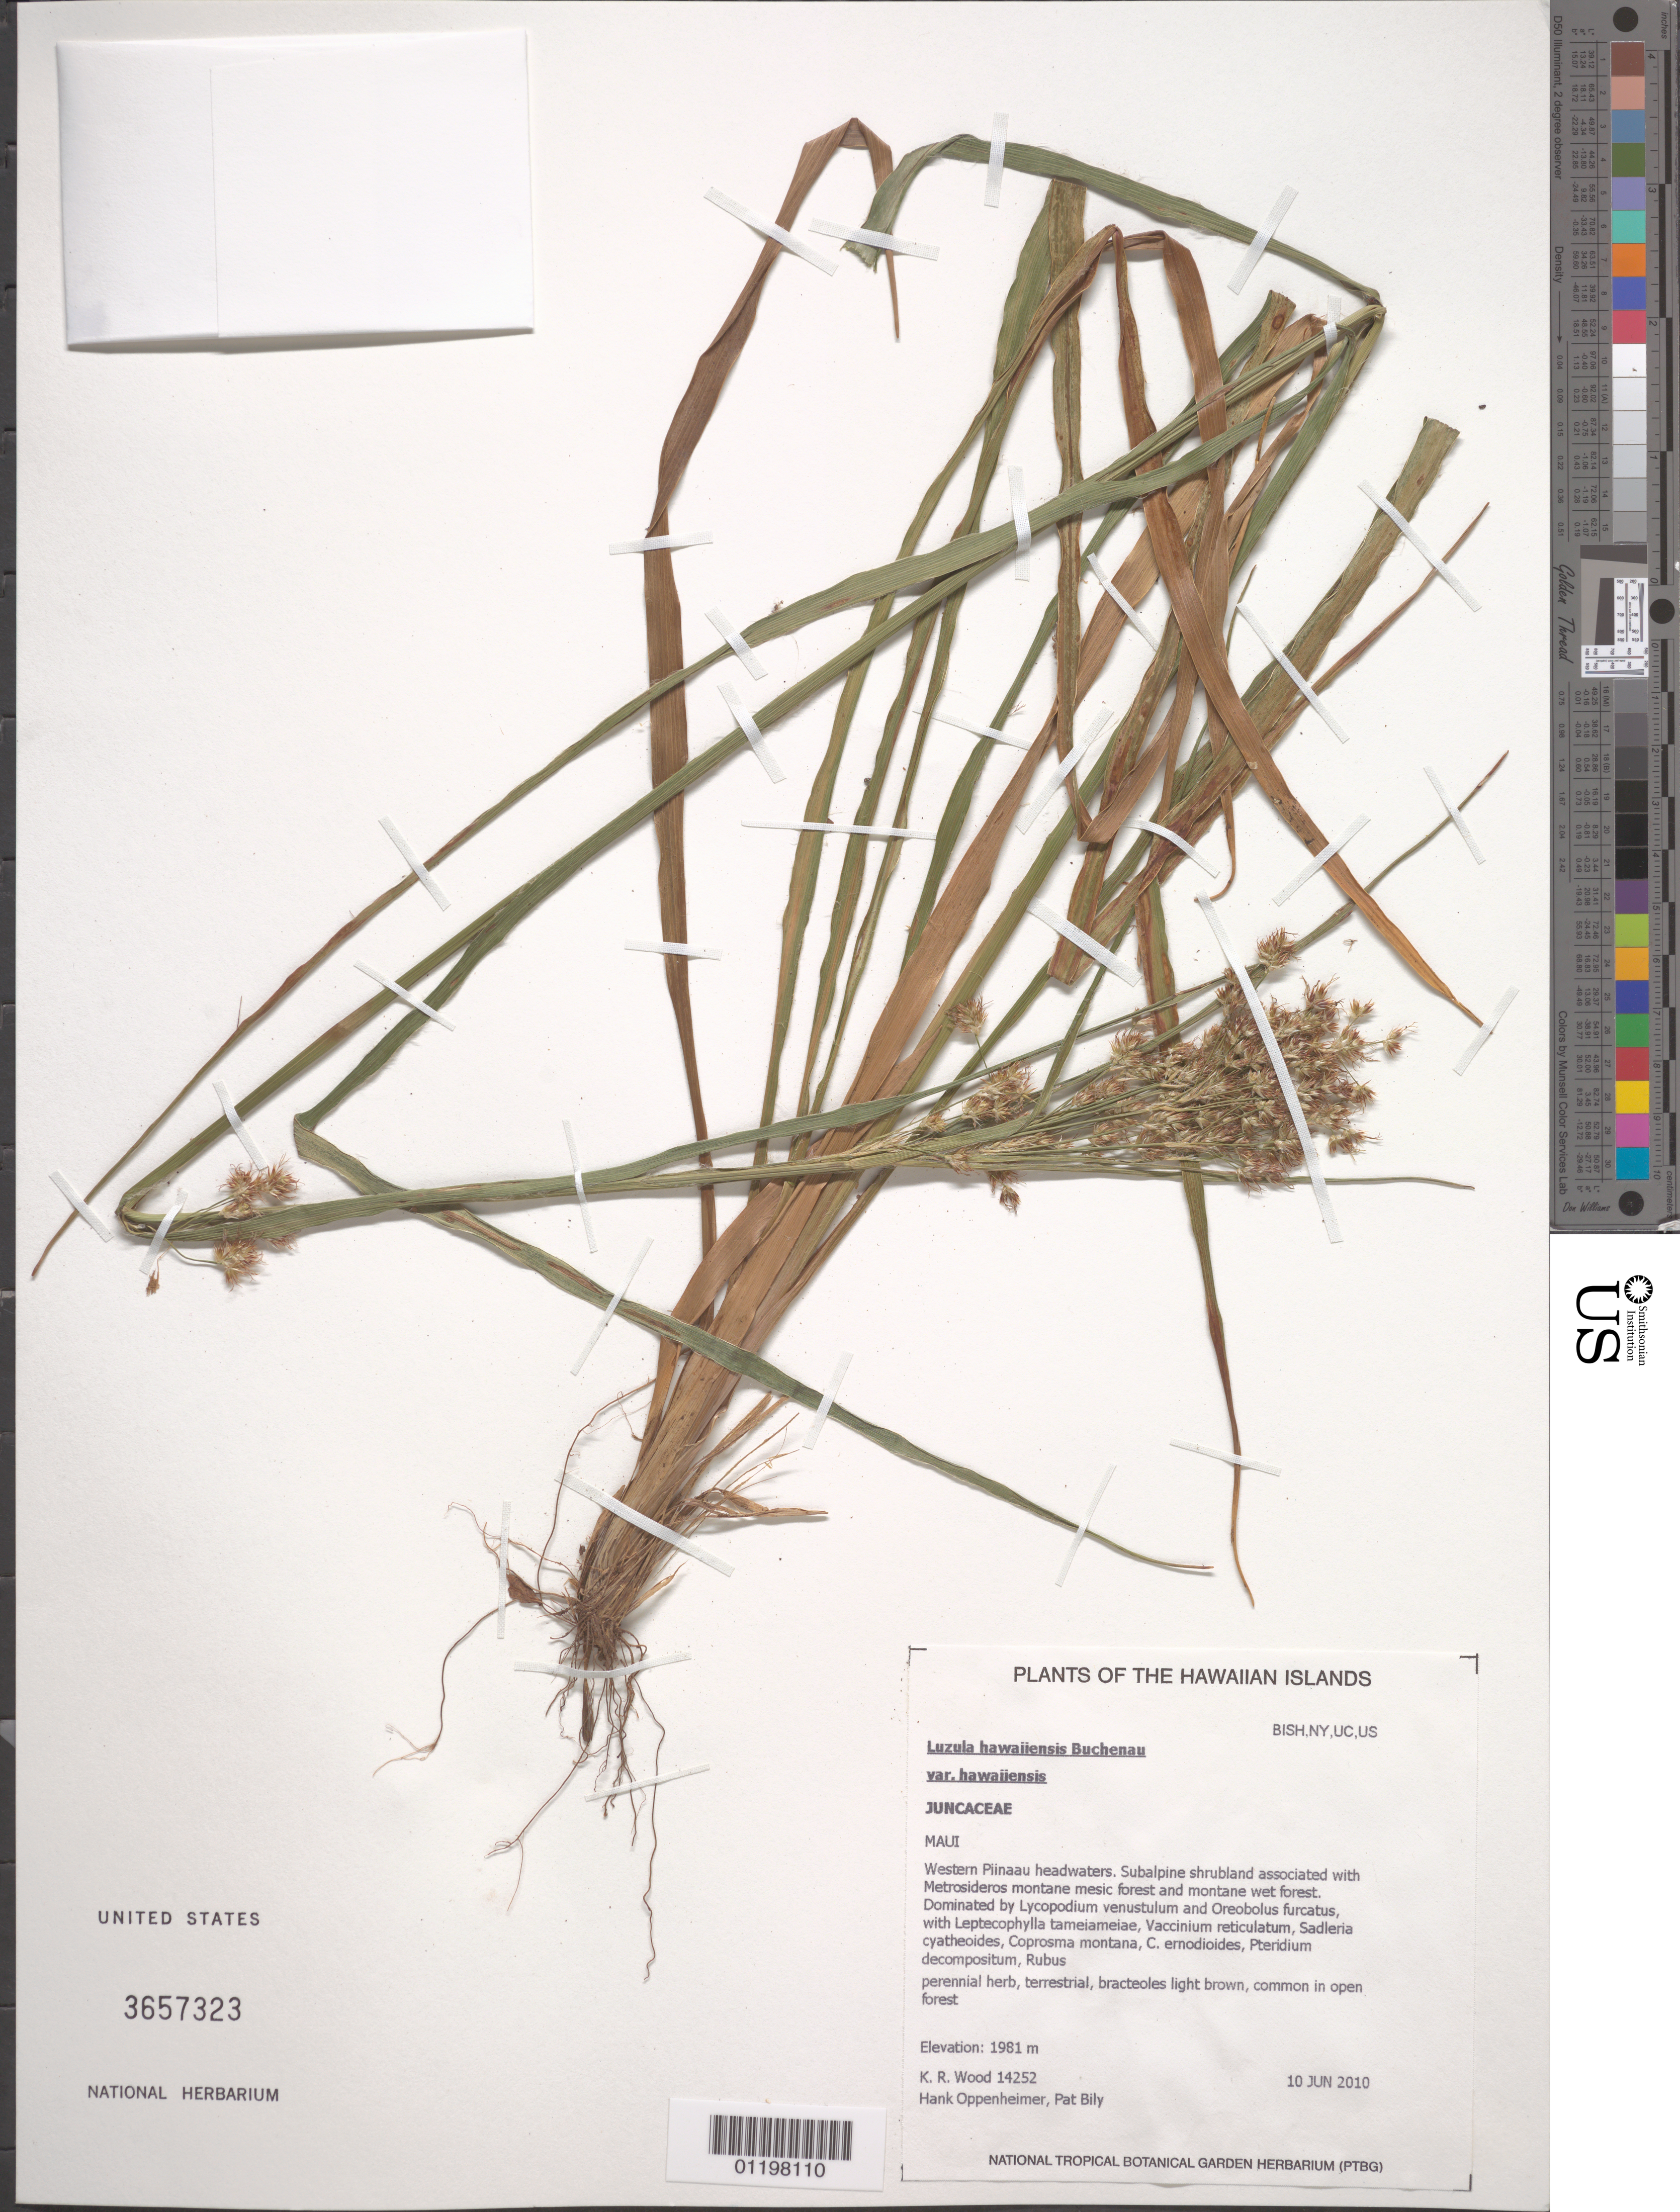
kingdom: Plantae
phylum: Tracheophyta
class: Liliopsida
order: Poales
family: Juncaceae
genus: Luzula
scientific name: Luzula hawaiiensis var. hawaiiensis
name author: Buchenau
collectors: K. R. Wood, H. L. Oppenheimer & P. Bily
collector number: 14252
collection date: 2010-06-10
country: United States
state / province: Hawaii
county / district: Maui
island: Maui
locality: Western Piinaau headwaters.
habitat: Subalpine shrubland.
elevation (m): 1981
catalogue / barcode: US 3657323